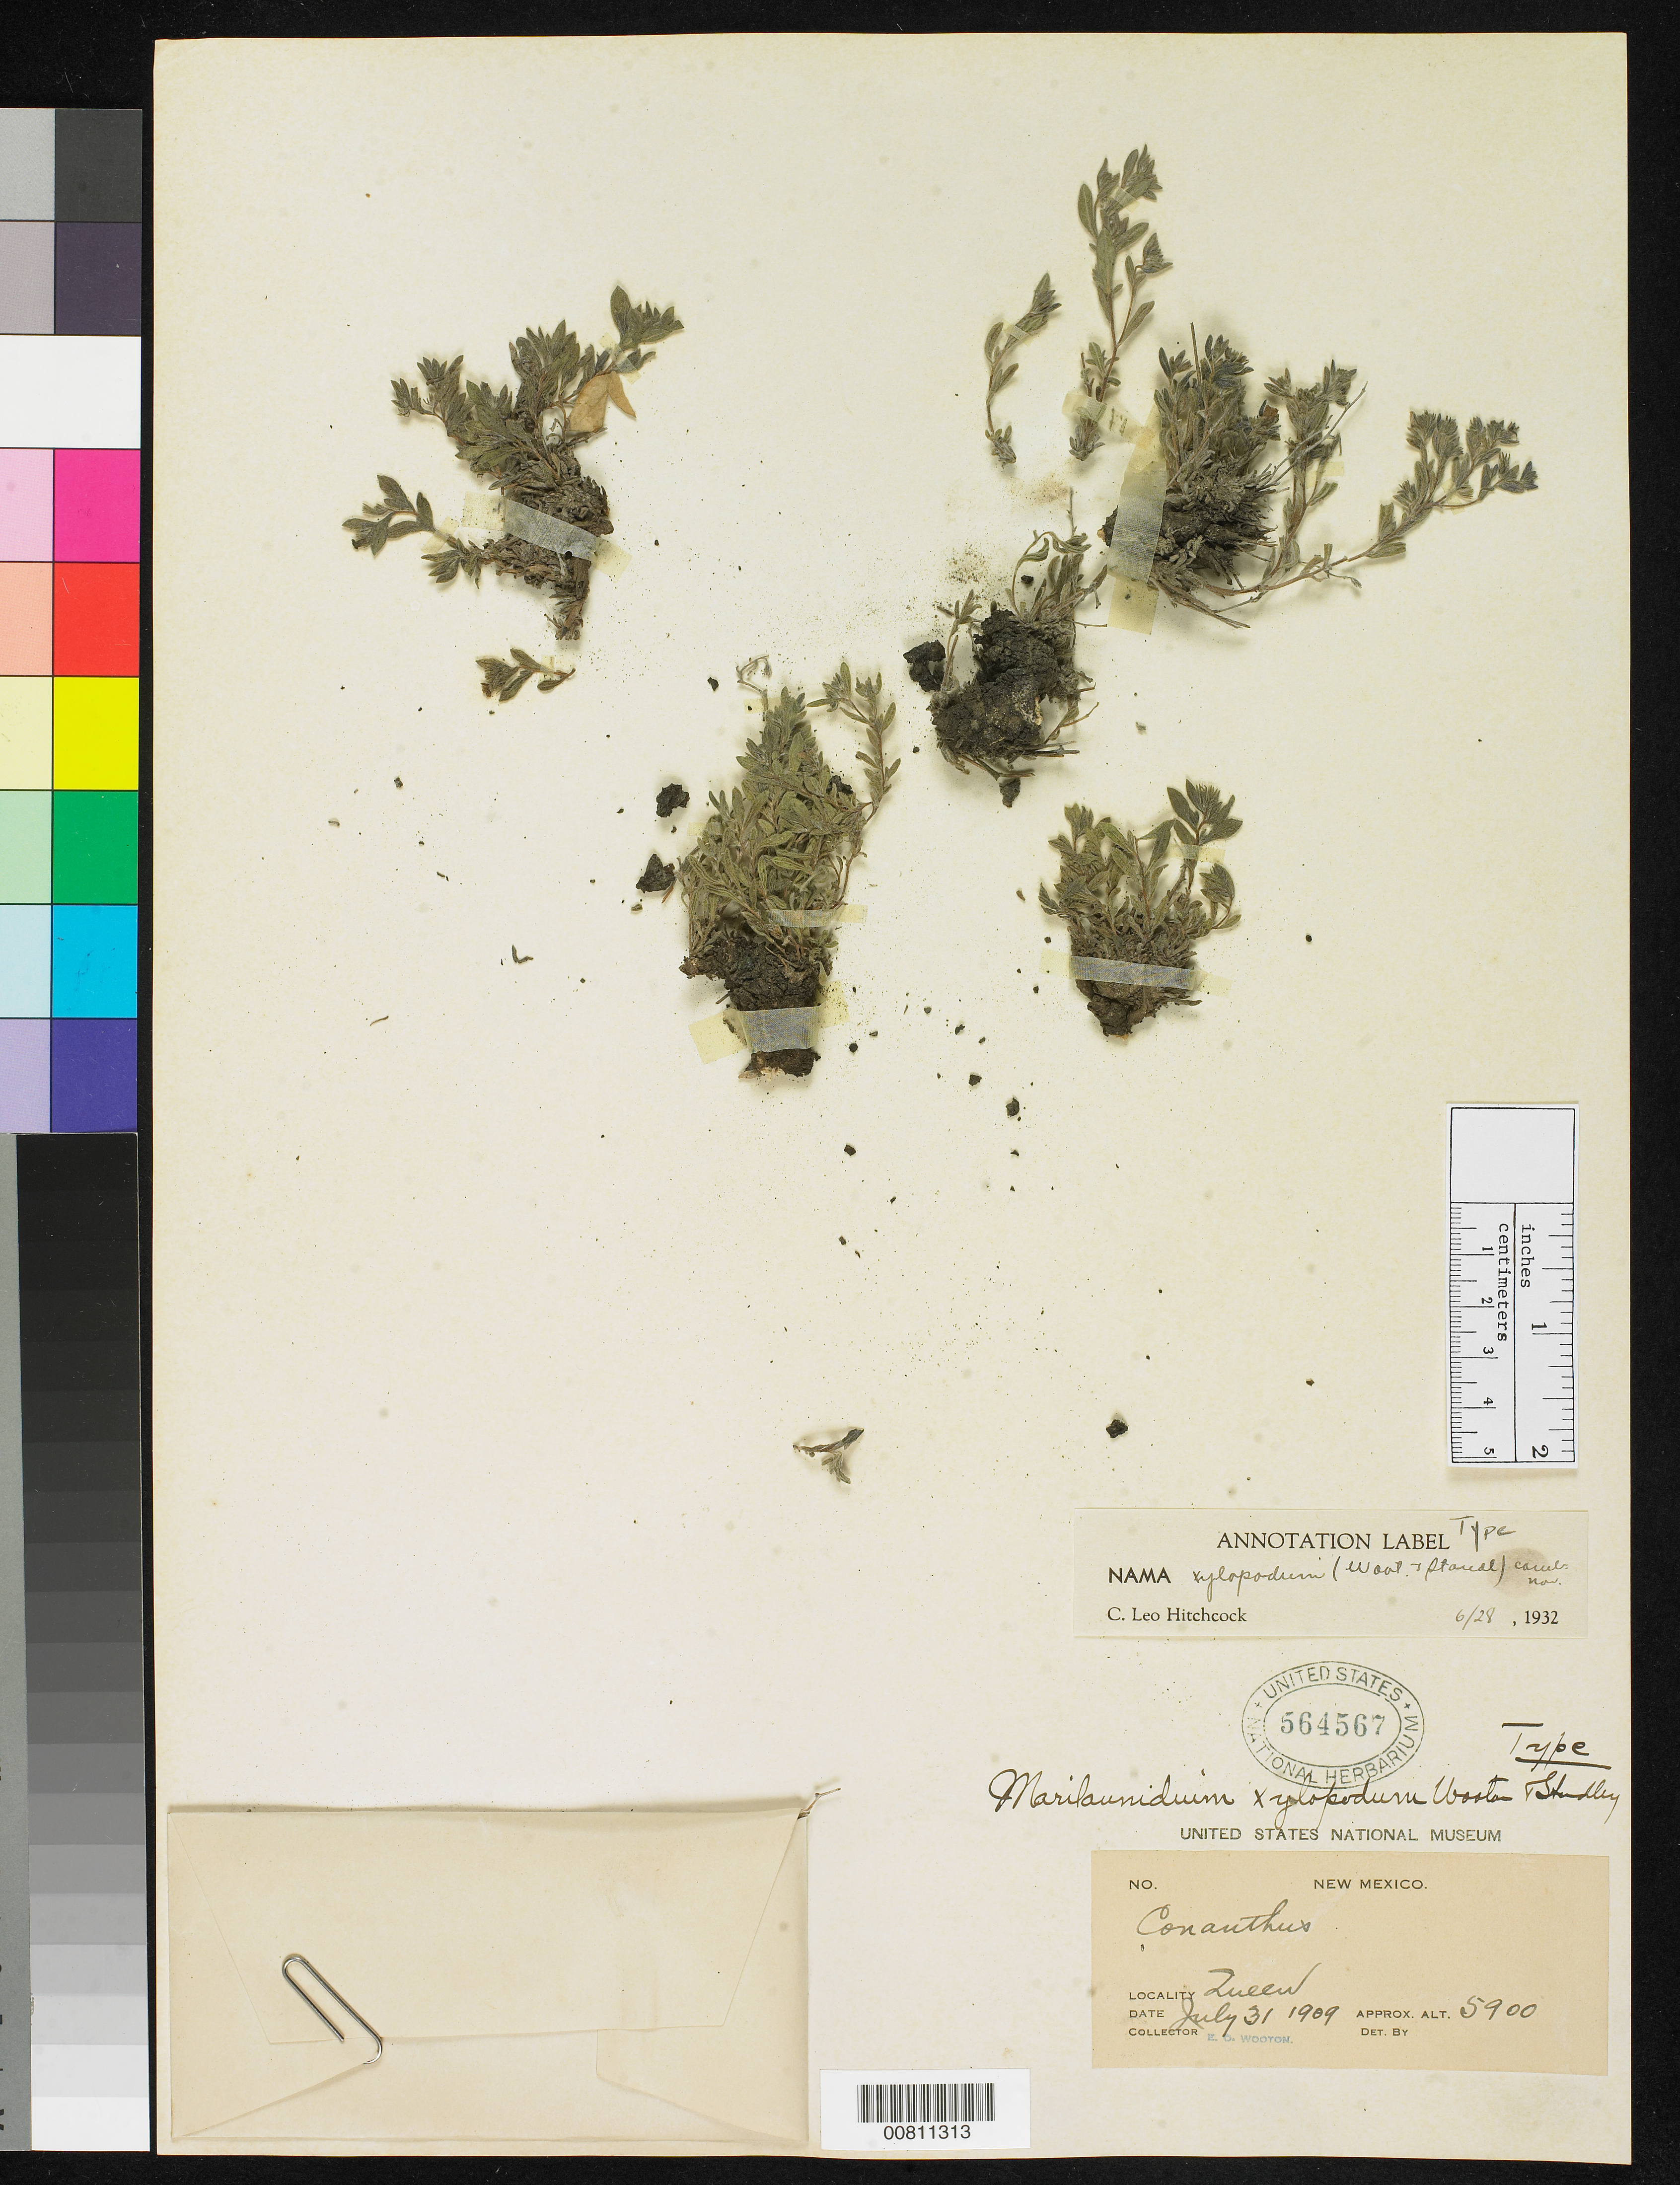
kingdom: Plantae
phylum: Tracheophyta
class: Magnoliopsida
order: Boraginales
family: Namaceae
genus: Marilaunidium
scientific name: Marilaunidium xylopodum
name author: Wooton & Standl.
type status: Holotype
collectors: E. O. Wooton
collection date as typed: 31 Jul 1909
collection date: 1909-07-31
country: United States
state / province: New Mexico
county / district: Eddy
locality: Near Queen.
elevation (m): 1770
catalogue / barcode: US 564567